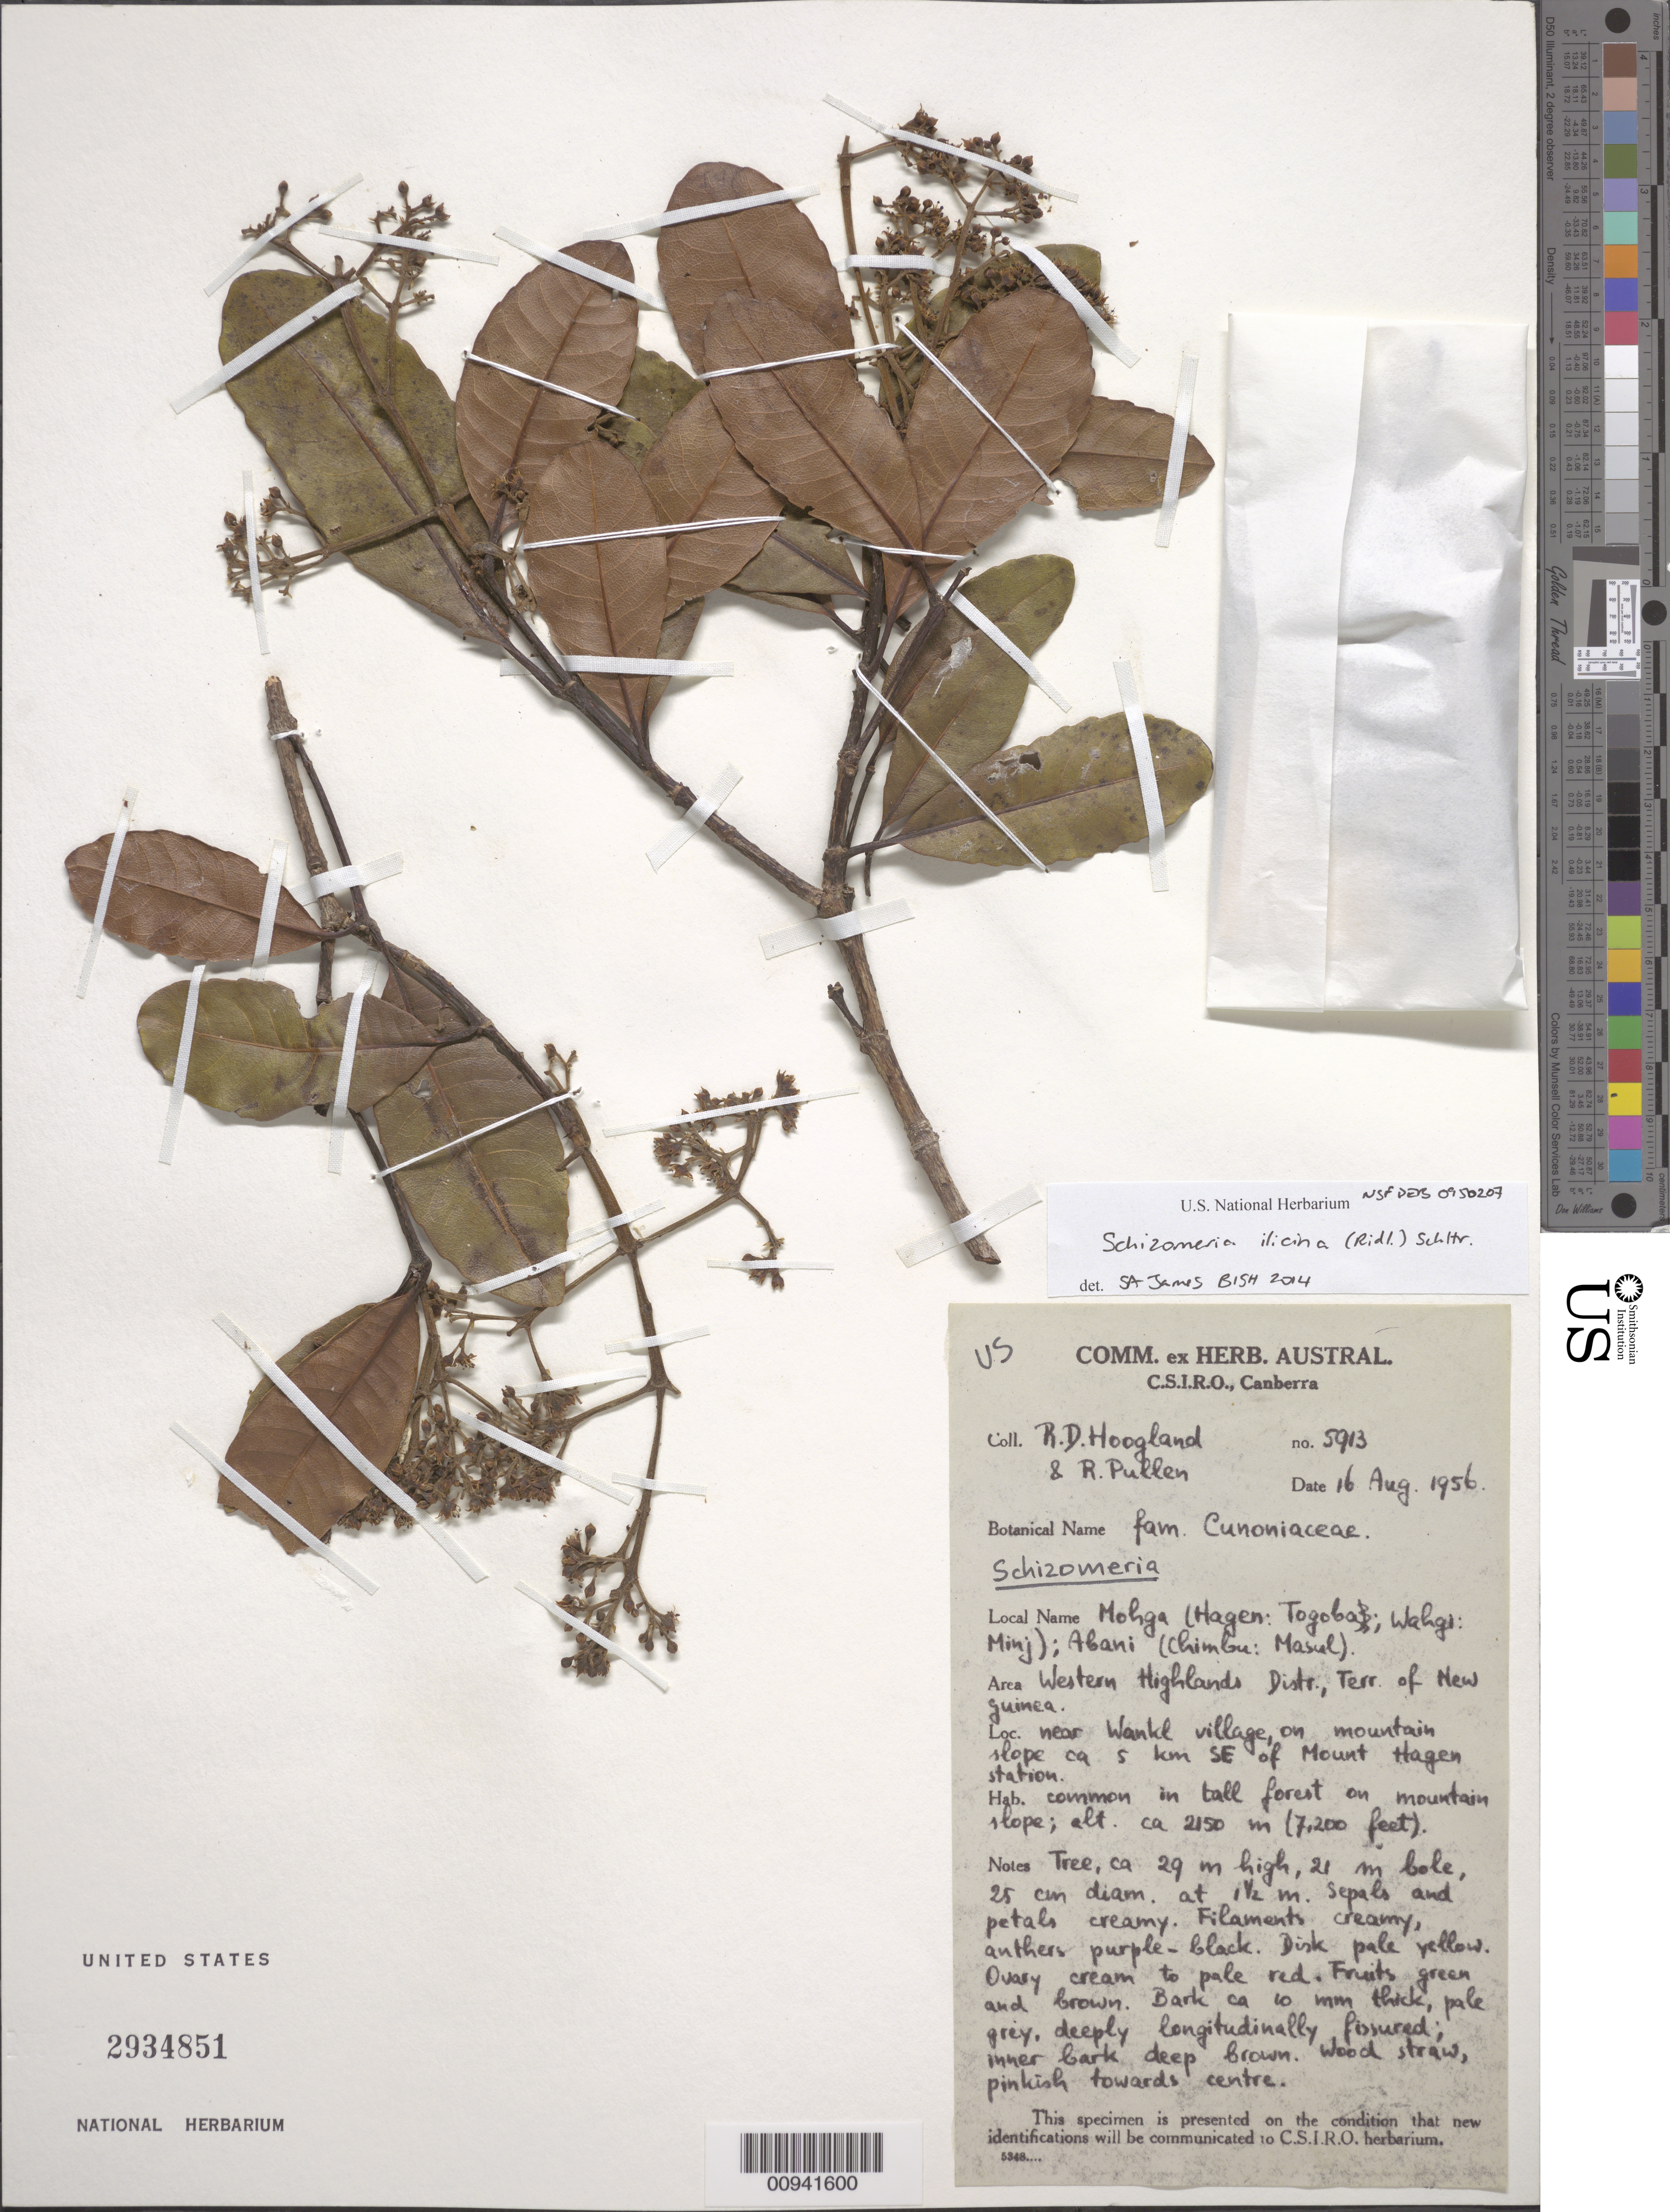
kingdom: Plantae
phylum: Tracheophyta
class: Magnoliopsida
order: Oxalidales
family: Cunoniaceae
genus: Schizomeria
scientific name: Schizomeria sp.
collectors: R. D. Hoogland & R. Pullen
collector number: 5913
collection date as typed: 16 Aug 1956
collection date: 1956-08-16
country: Papua New Guinea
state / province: Western Highlands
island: New Guinea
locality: near Wankl village on mountain slope ca. 5 km SE of Mount Hagen station.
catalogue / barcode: US 2934851